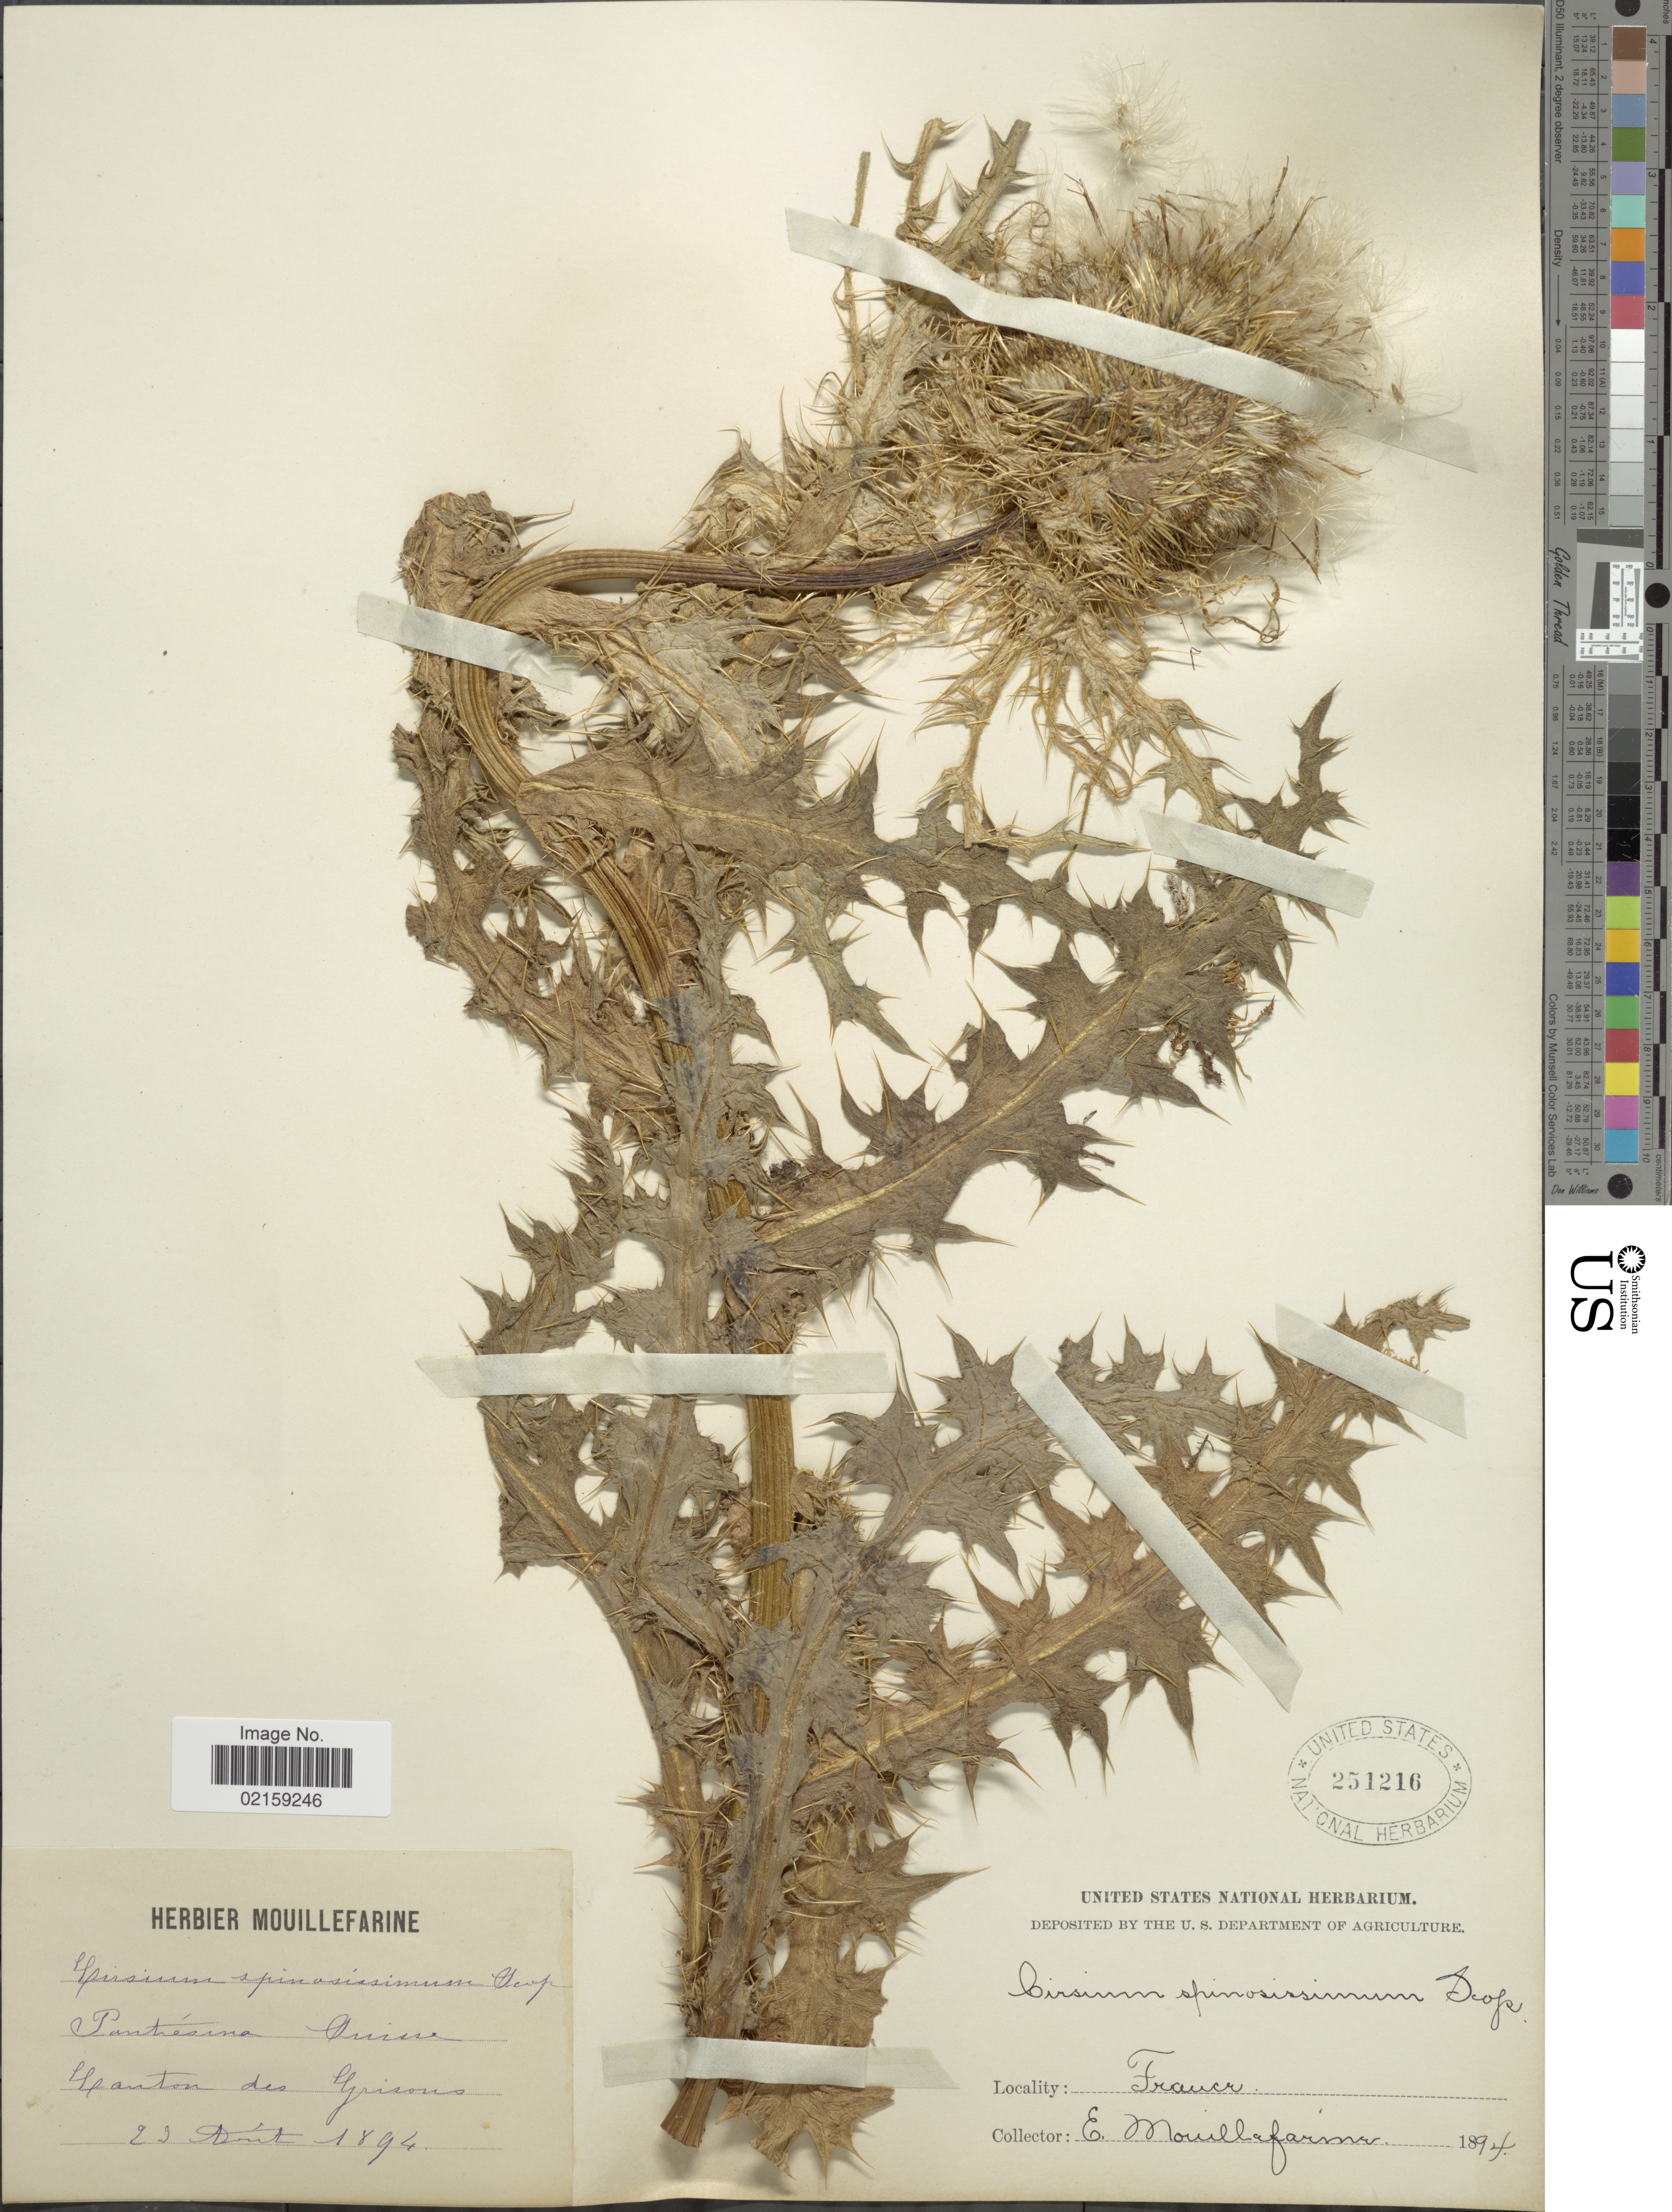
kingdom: Plantae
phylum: Tracheophyta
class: Magnoliopsida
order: Asterales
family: Asteraceae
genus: Cirsium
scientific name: Cirsium spinosissimum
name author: (L.) Scop.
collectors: E. Mouillefarine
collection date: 1894-08-23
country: Switzerland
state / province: Graubunden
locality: Pontresina, canton des Grisons, Suisse.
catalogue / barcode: US 251216